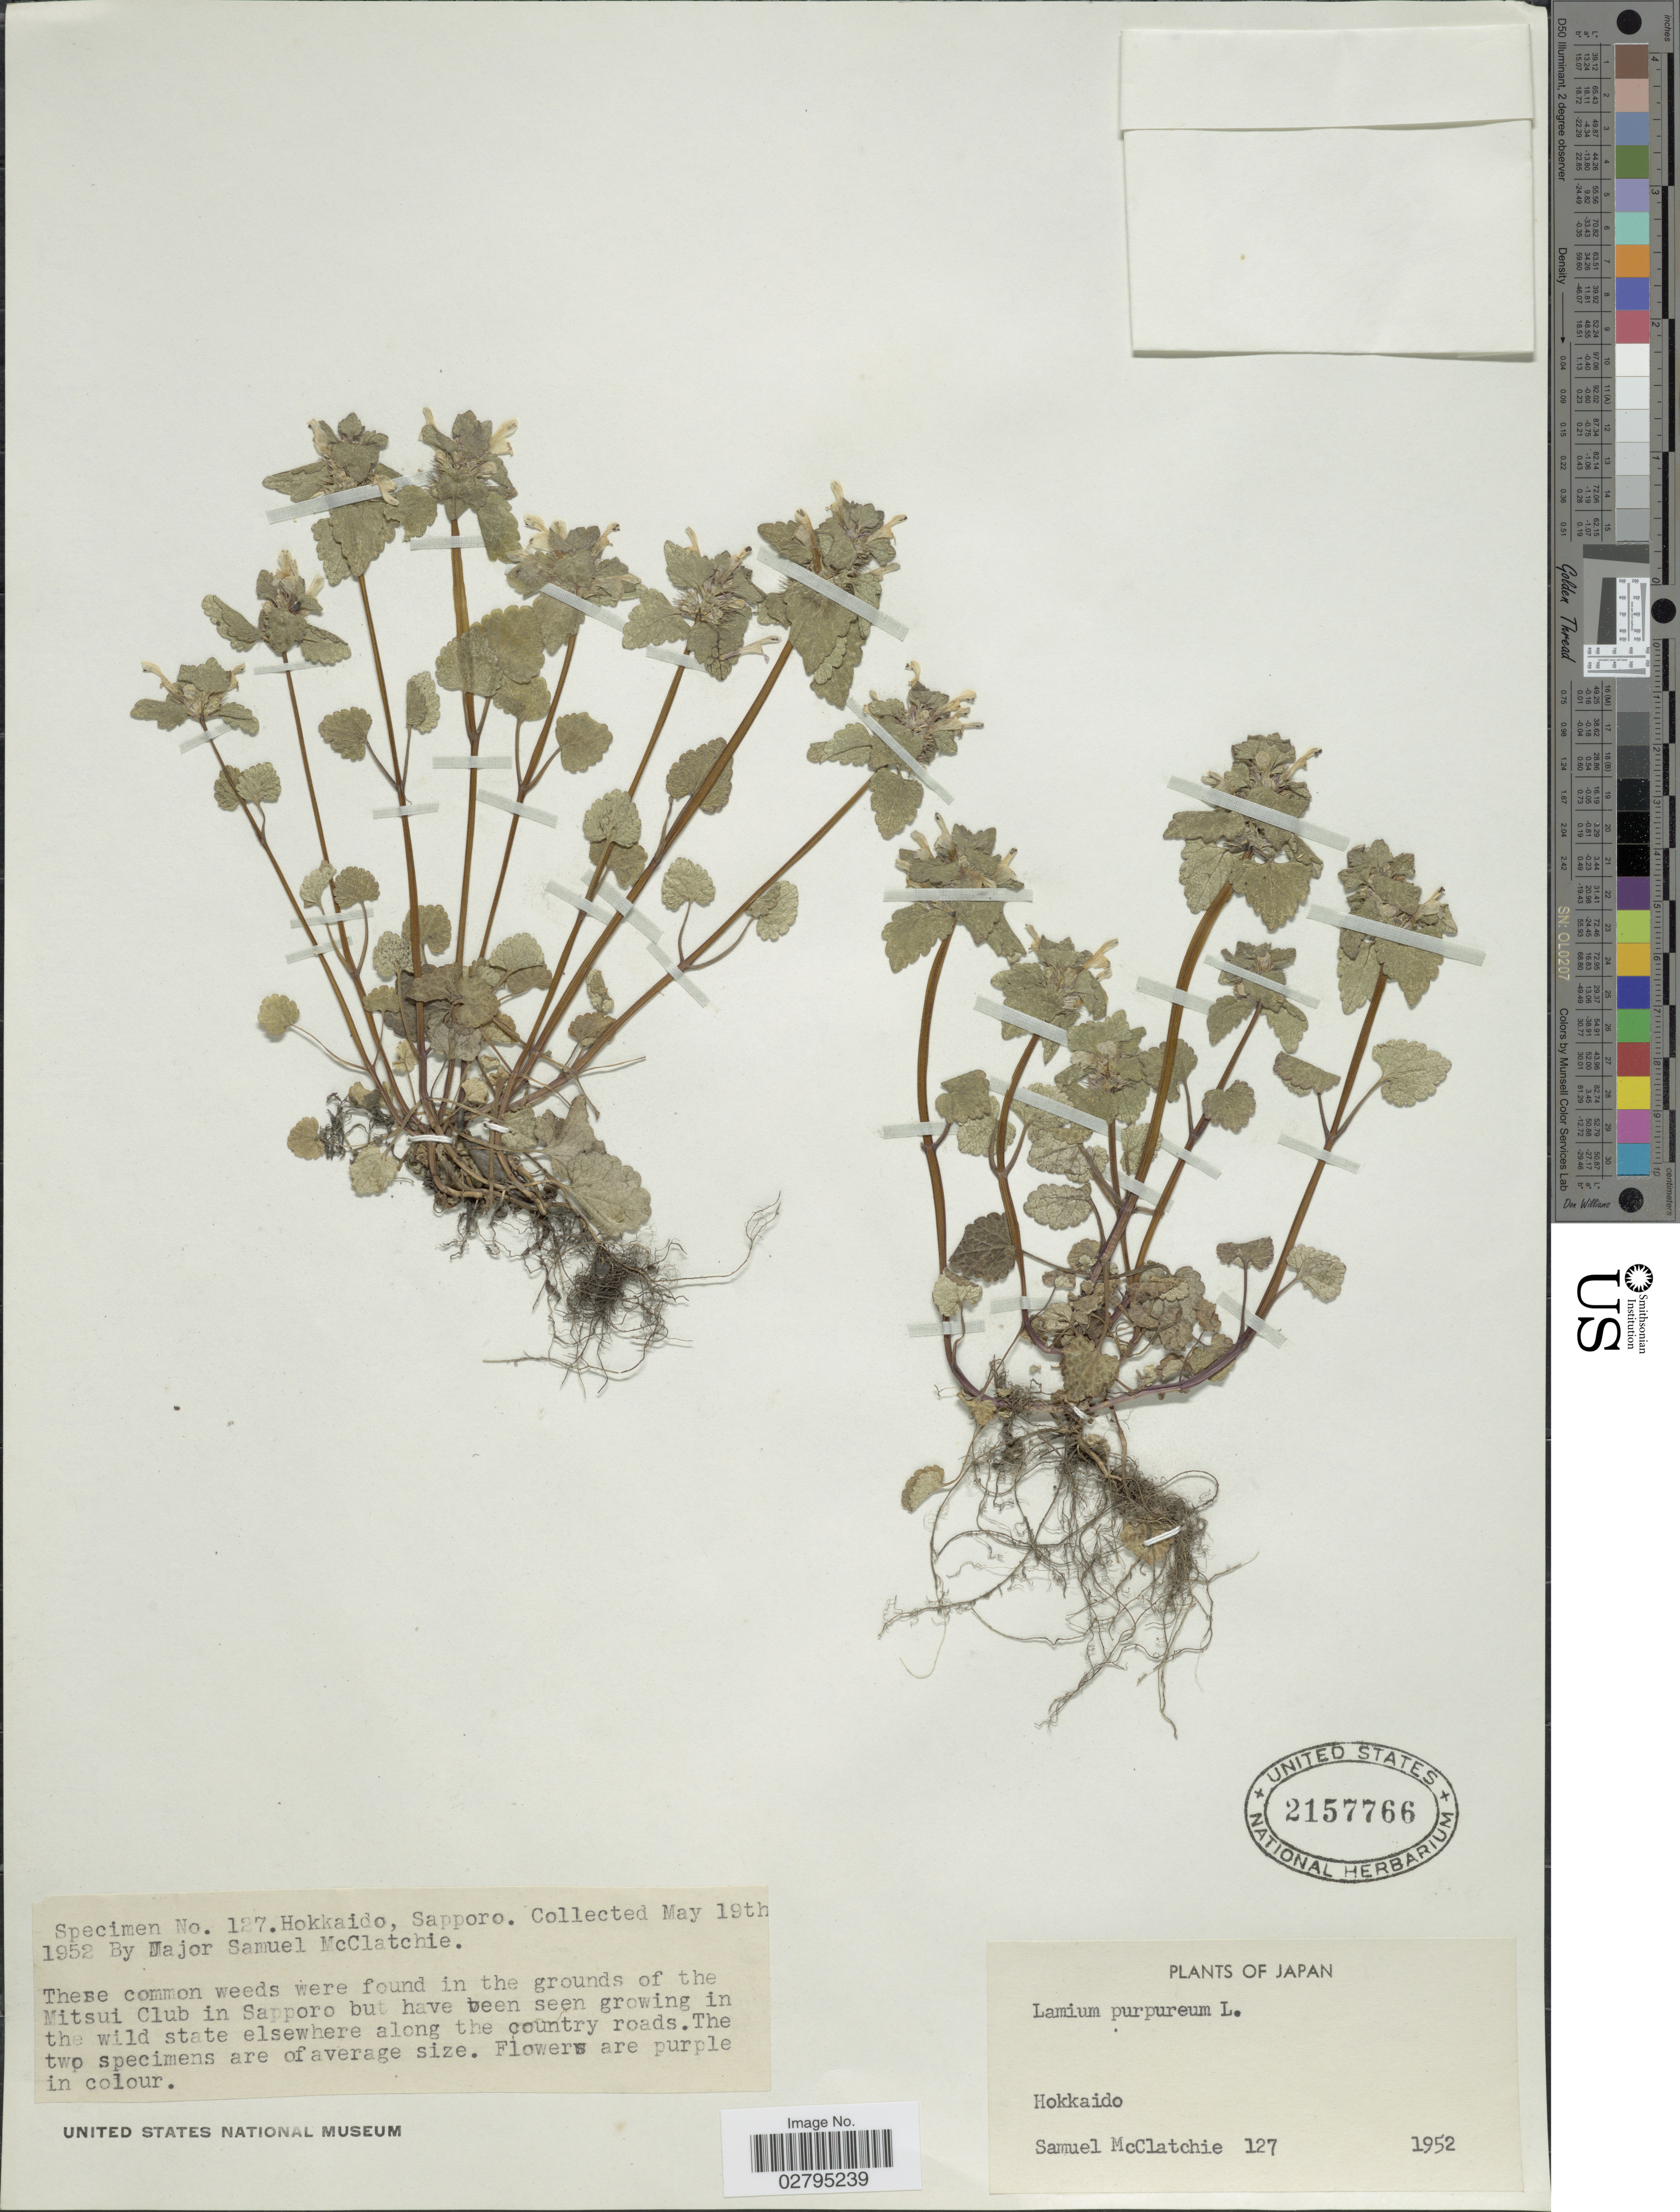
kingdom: Plantae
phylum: Tracheophyta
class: Magnoliopsida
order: Lamiales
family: Lamiaceae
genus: Lamium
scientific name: Lamium purpureum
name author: L.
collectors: S. McClatchie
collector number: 127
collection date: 1952-05-19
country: Japan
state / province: Hokkaidō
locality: Sapporo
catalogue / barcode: US 2157766